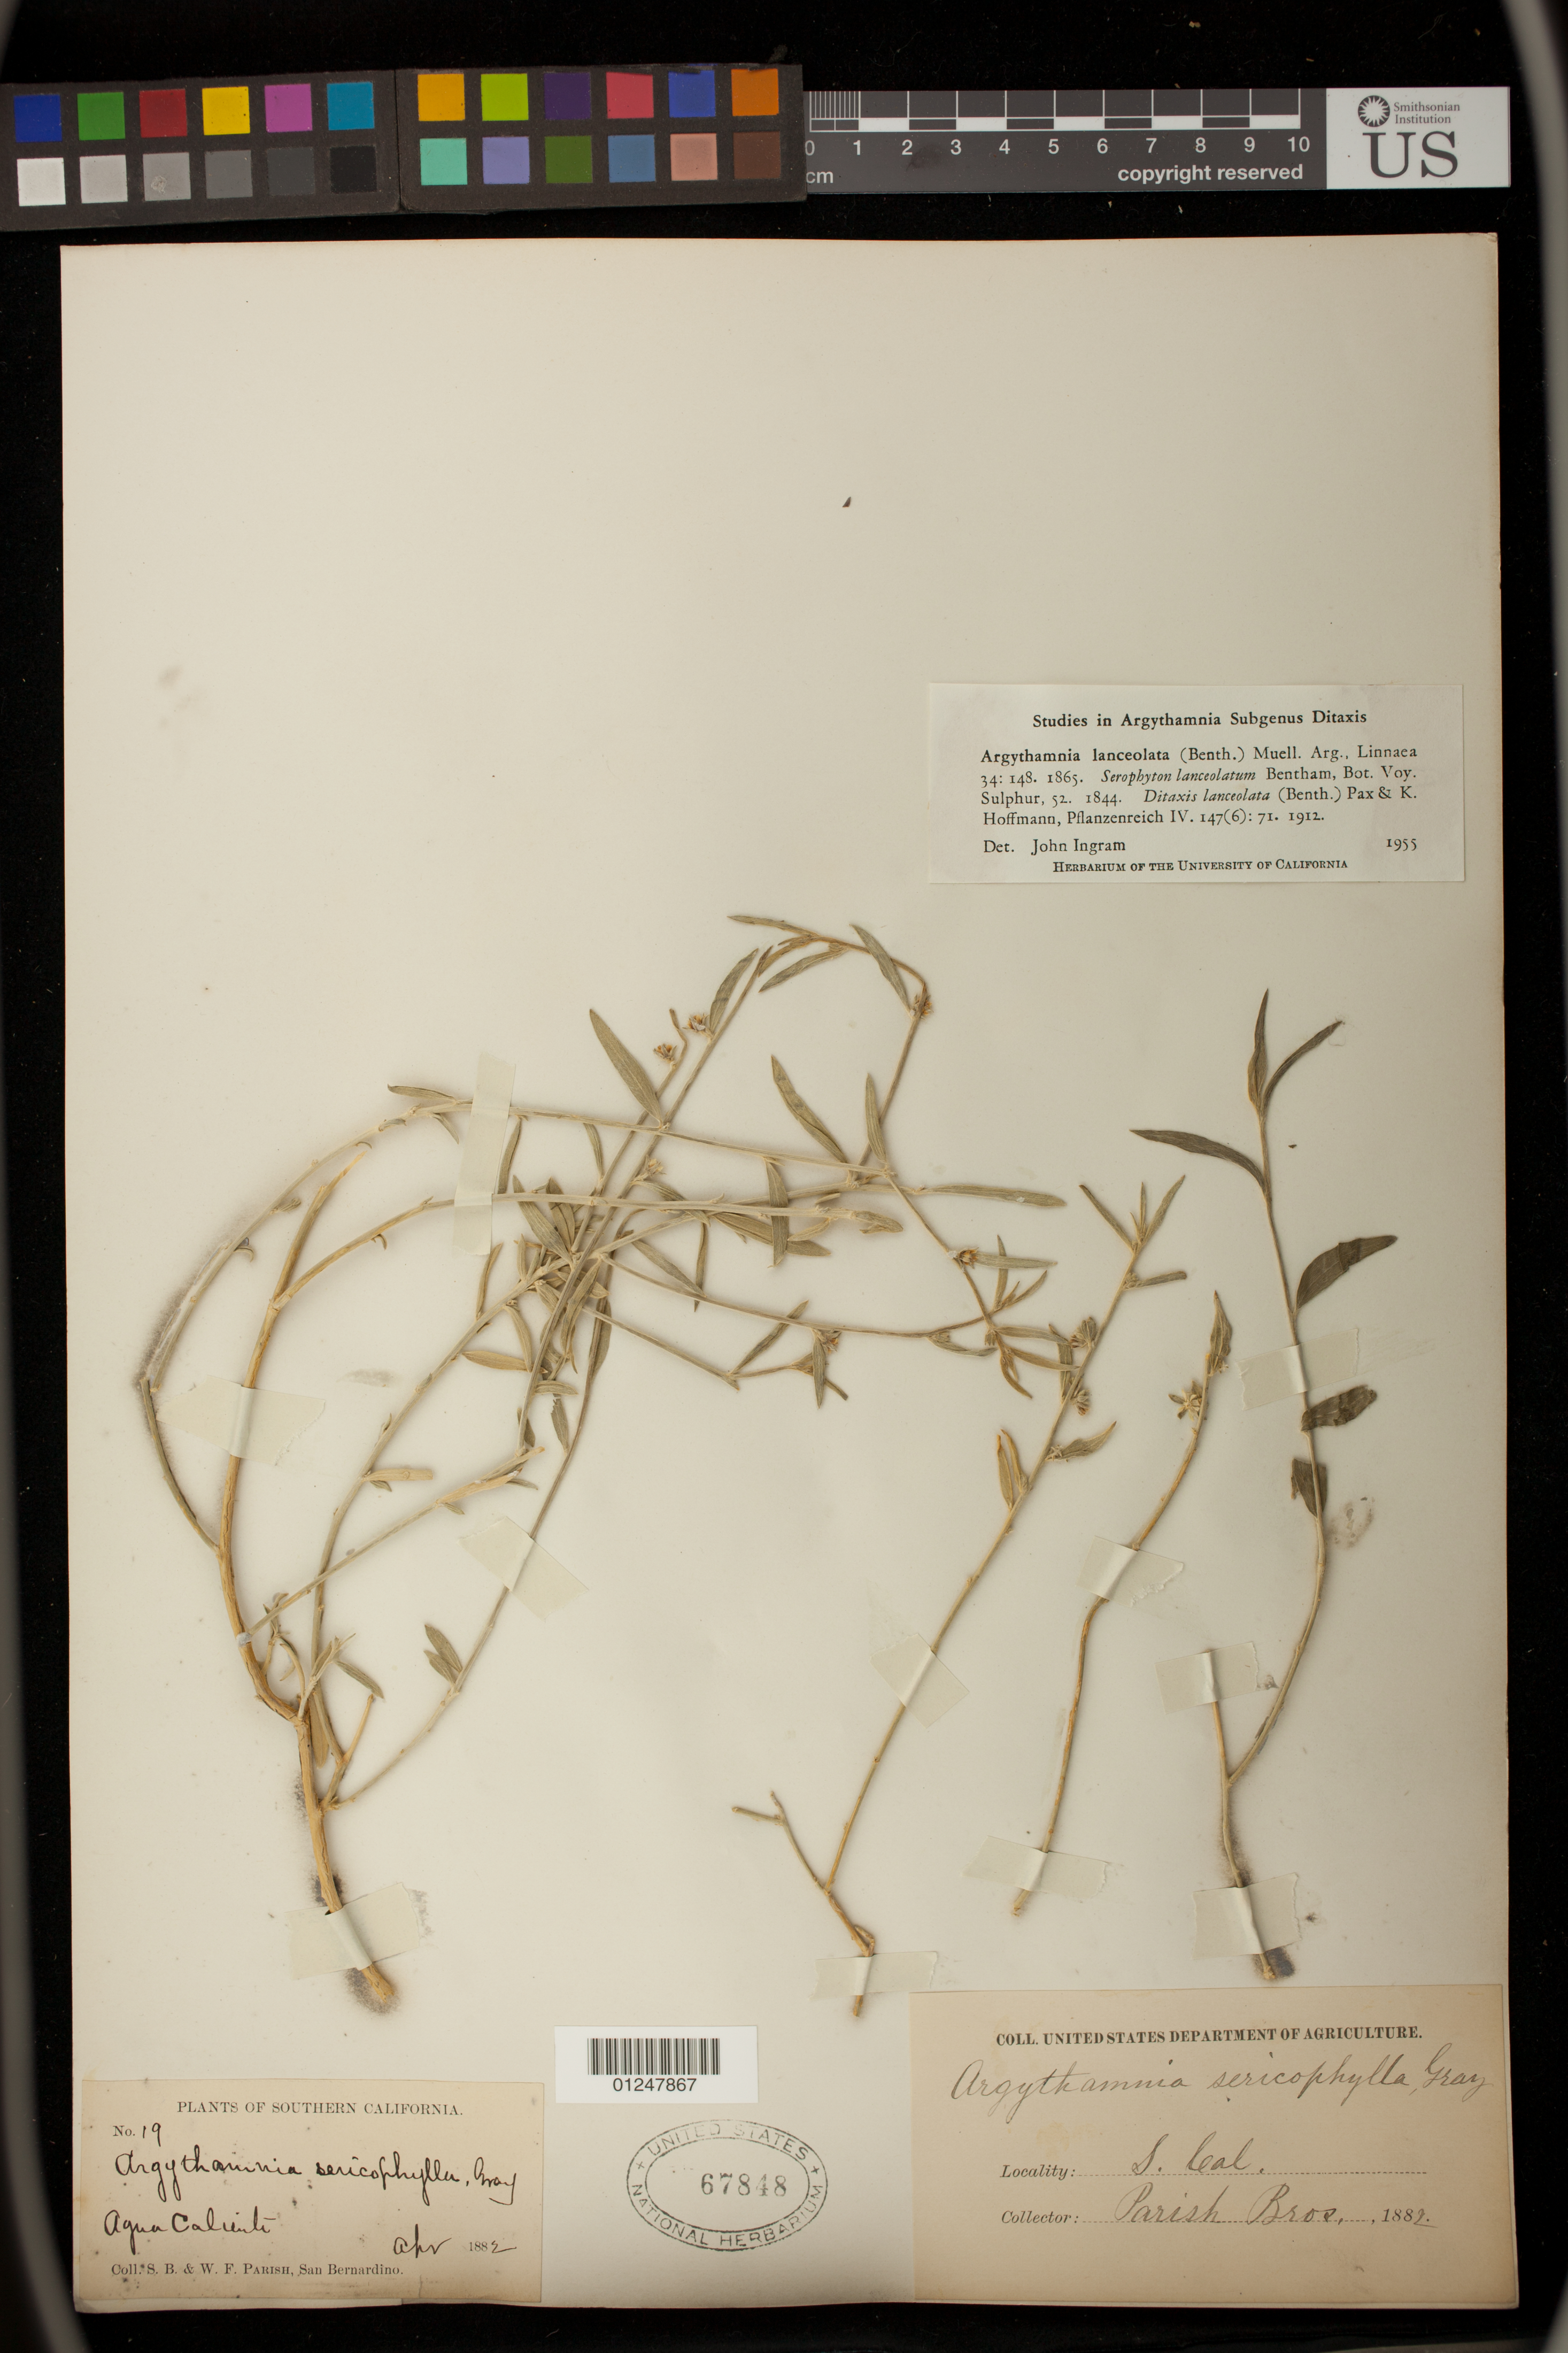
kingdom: Plantae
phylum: Tracheophyta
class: Magnoliopsida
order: Malpighiales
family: Euphorbiaceae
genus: Argythamnia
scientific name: Argythamnia lanceolata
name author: (Benth.) Müll. Arg.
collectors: S. B. Parish & W. F. Parish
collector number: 19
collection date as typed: Apr 1882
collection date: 1882-04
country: United States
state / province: California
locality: Agua Caliente.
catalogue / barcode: US 67848